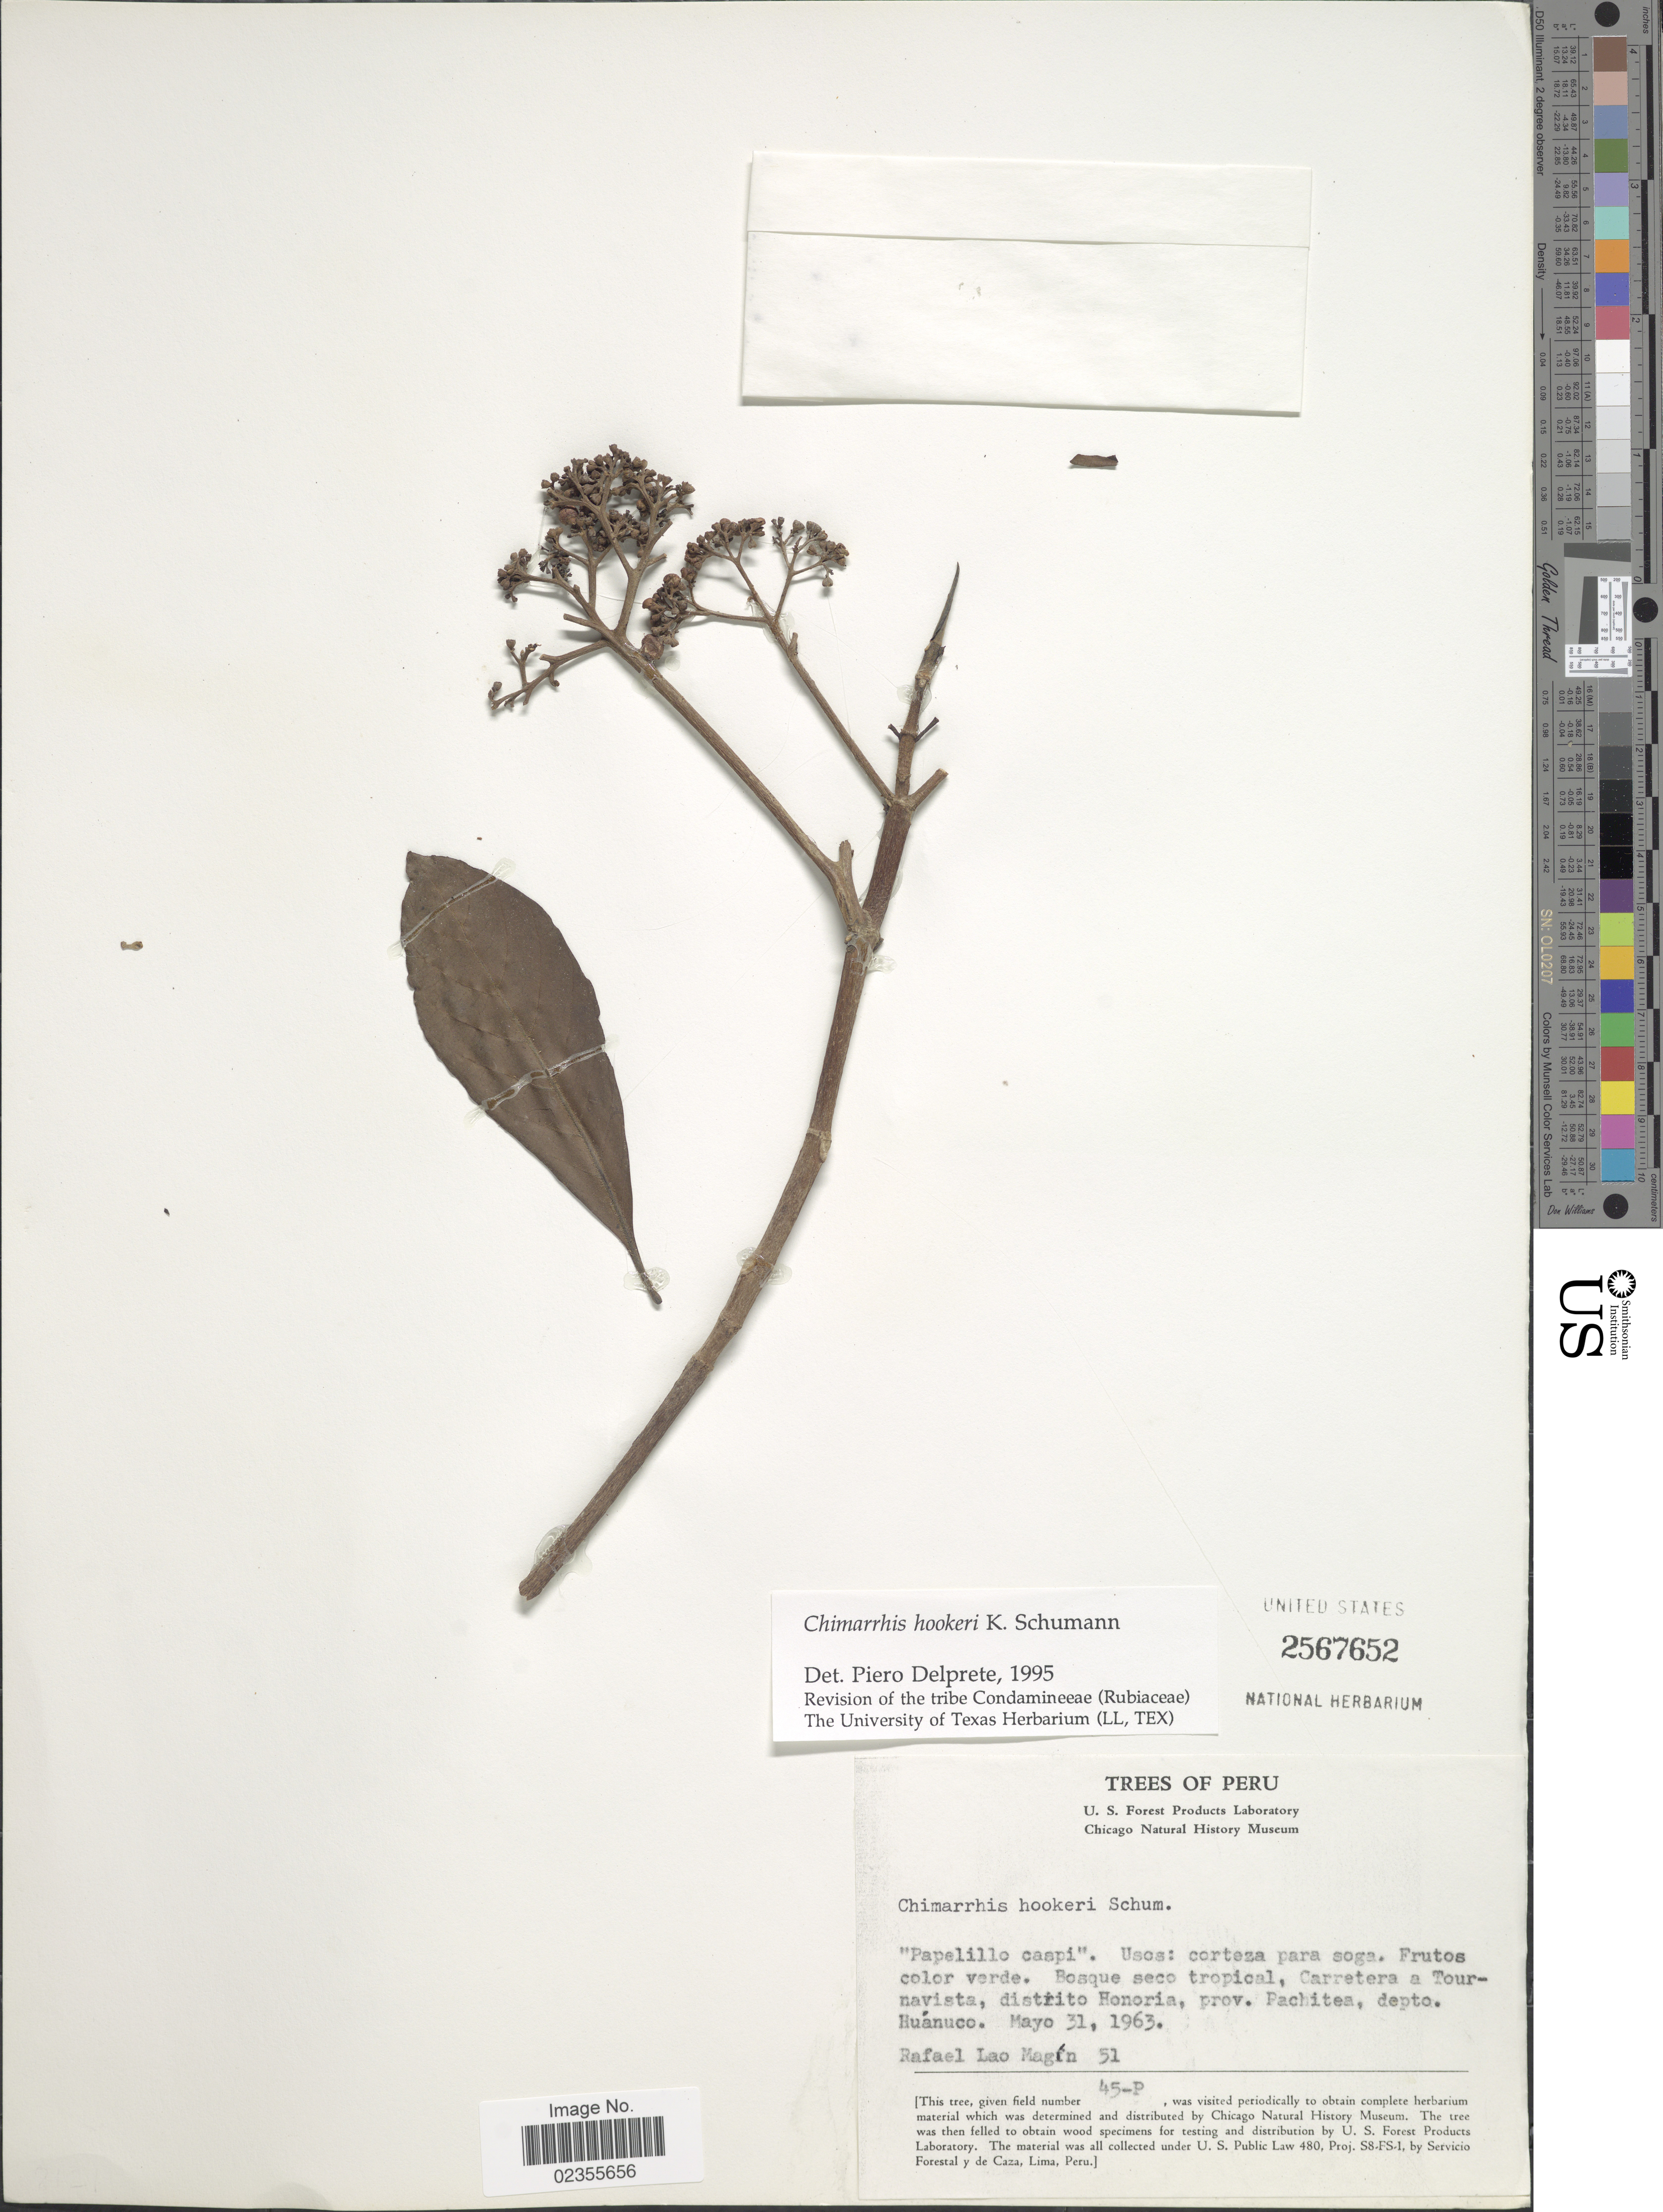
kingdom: Plantae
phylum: Tracheophyta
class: Magnoliopsida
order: Gentianales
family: Rubiaceae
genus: Chimarrhis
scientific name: Chimarrhis hookeri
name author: K. Schum.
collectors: R. L. Magin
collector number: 51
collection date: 1963-05-31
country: Peru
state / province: Huánuco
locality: Carretera a Tournavista, distrito Honoria, prov. Pachitea.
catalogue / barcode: US 2567652